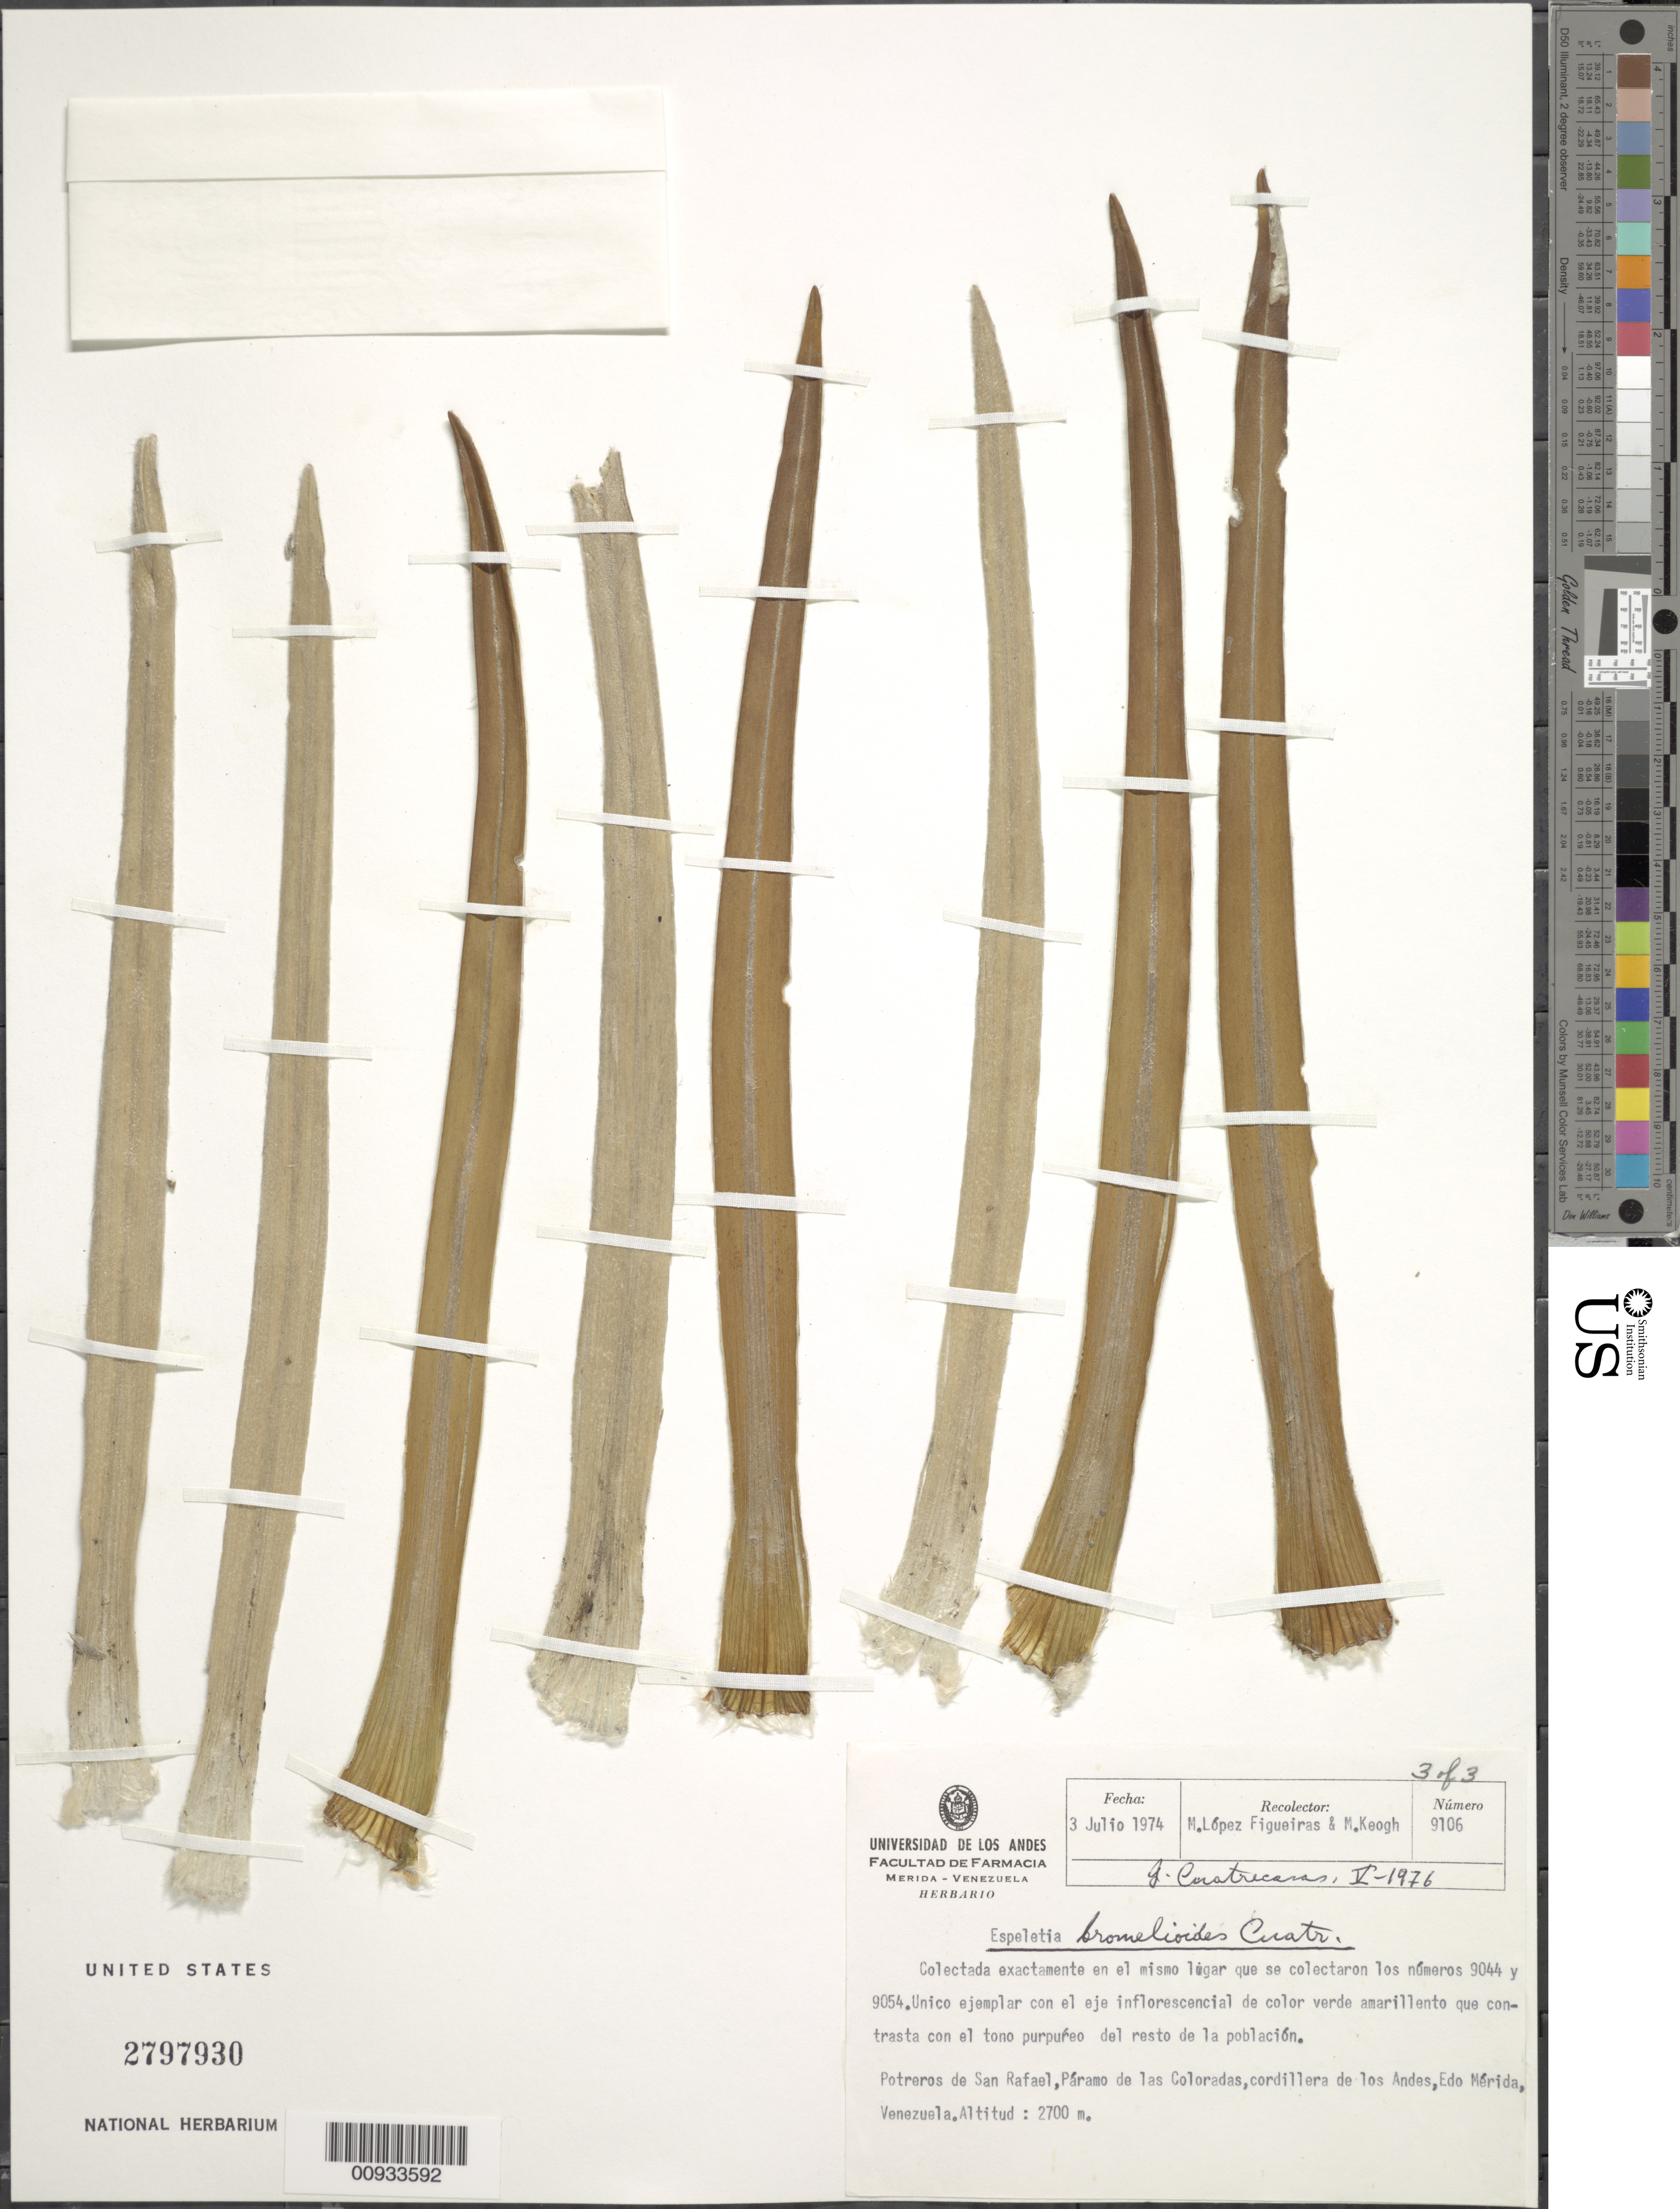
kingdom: Plantae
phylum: Tracheophyta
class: Magnoliopsida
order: Asterales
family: Asteraceae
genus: Ruilopezia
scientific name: Ruilopezia bromelioides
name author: (Cuatrec.) Cuatrec.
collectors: M. López Figueiras & M. Keogh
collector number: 9106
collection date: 1974-07-03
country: Venezuela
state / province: Mérida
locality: Potreros de San Rafael, paramo de las Coloradas, Cordillera de los Andes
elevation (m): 2700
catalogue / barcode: US 2797930